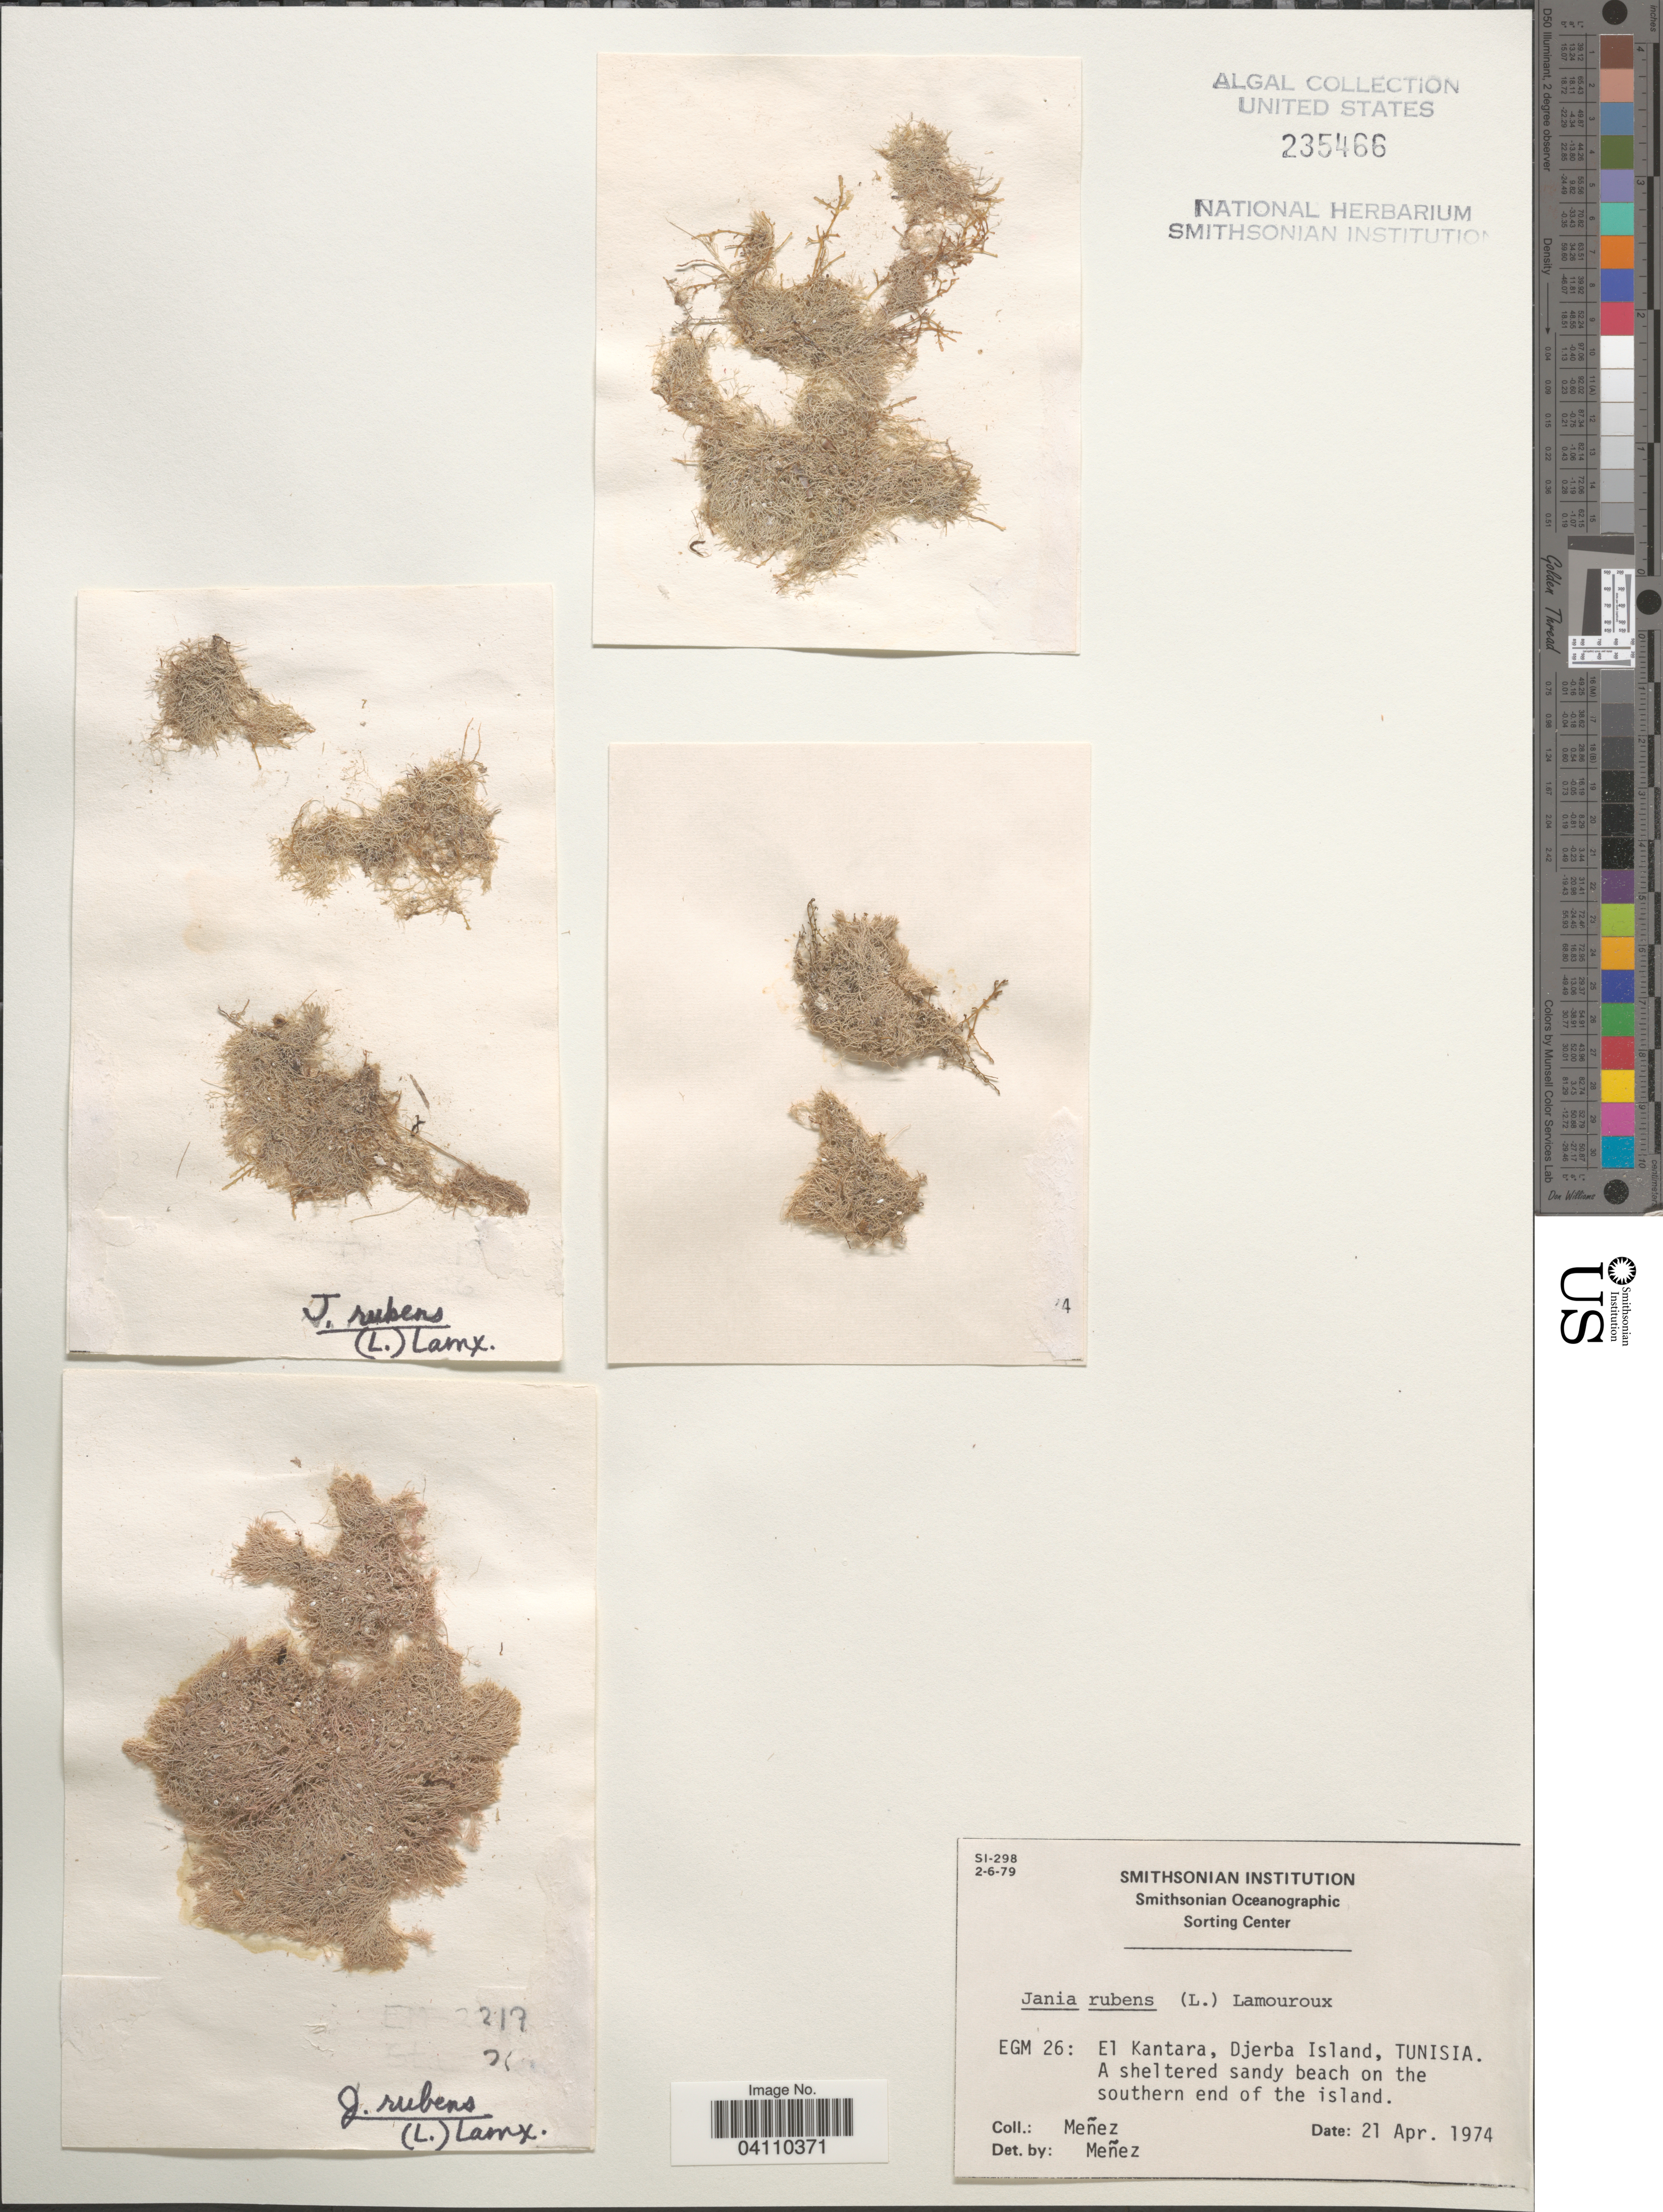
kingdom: Plantae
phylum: Rhodophyta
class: Florideophyceae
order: Corallinales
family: Corallinaceae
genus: Jania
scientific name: Jania rubens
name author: (L.) J.V.Lamouroux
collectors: Menez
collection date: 1974-04-21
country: Tunisia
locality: EGM 26: El Kantara, Djerba Island. Beach on the southern end of the island.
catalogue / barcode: US 235466